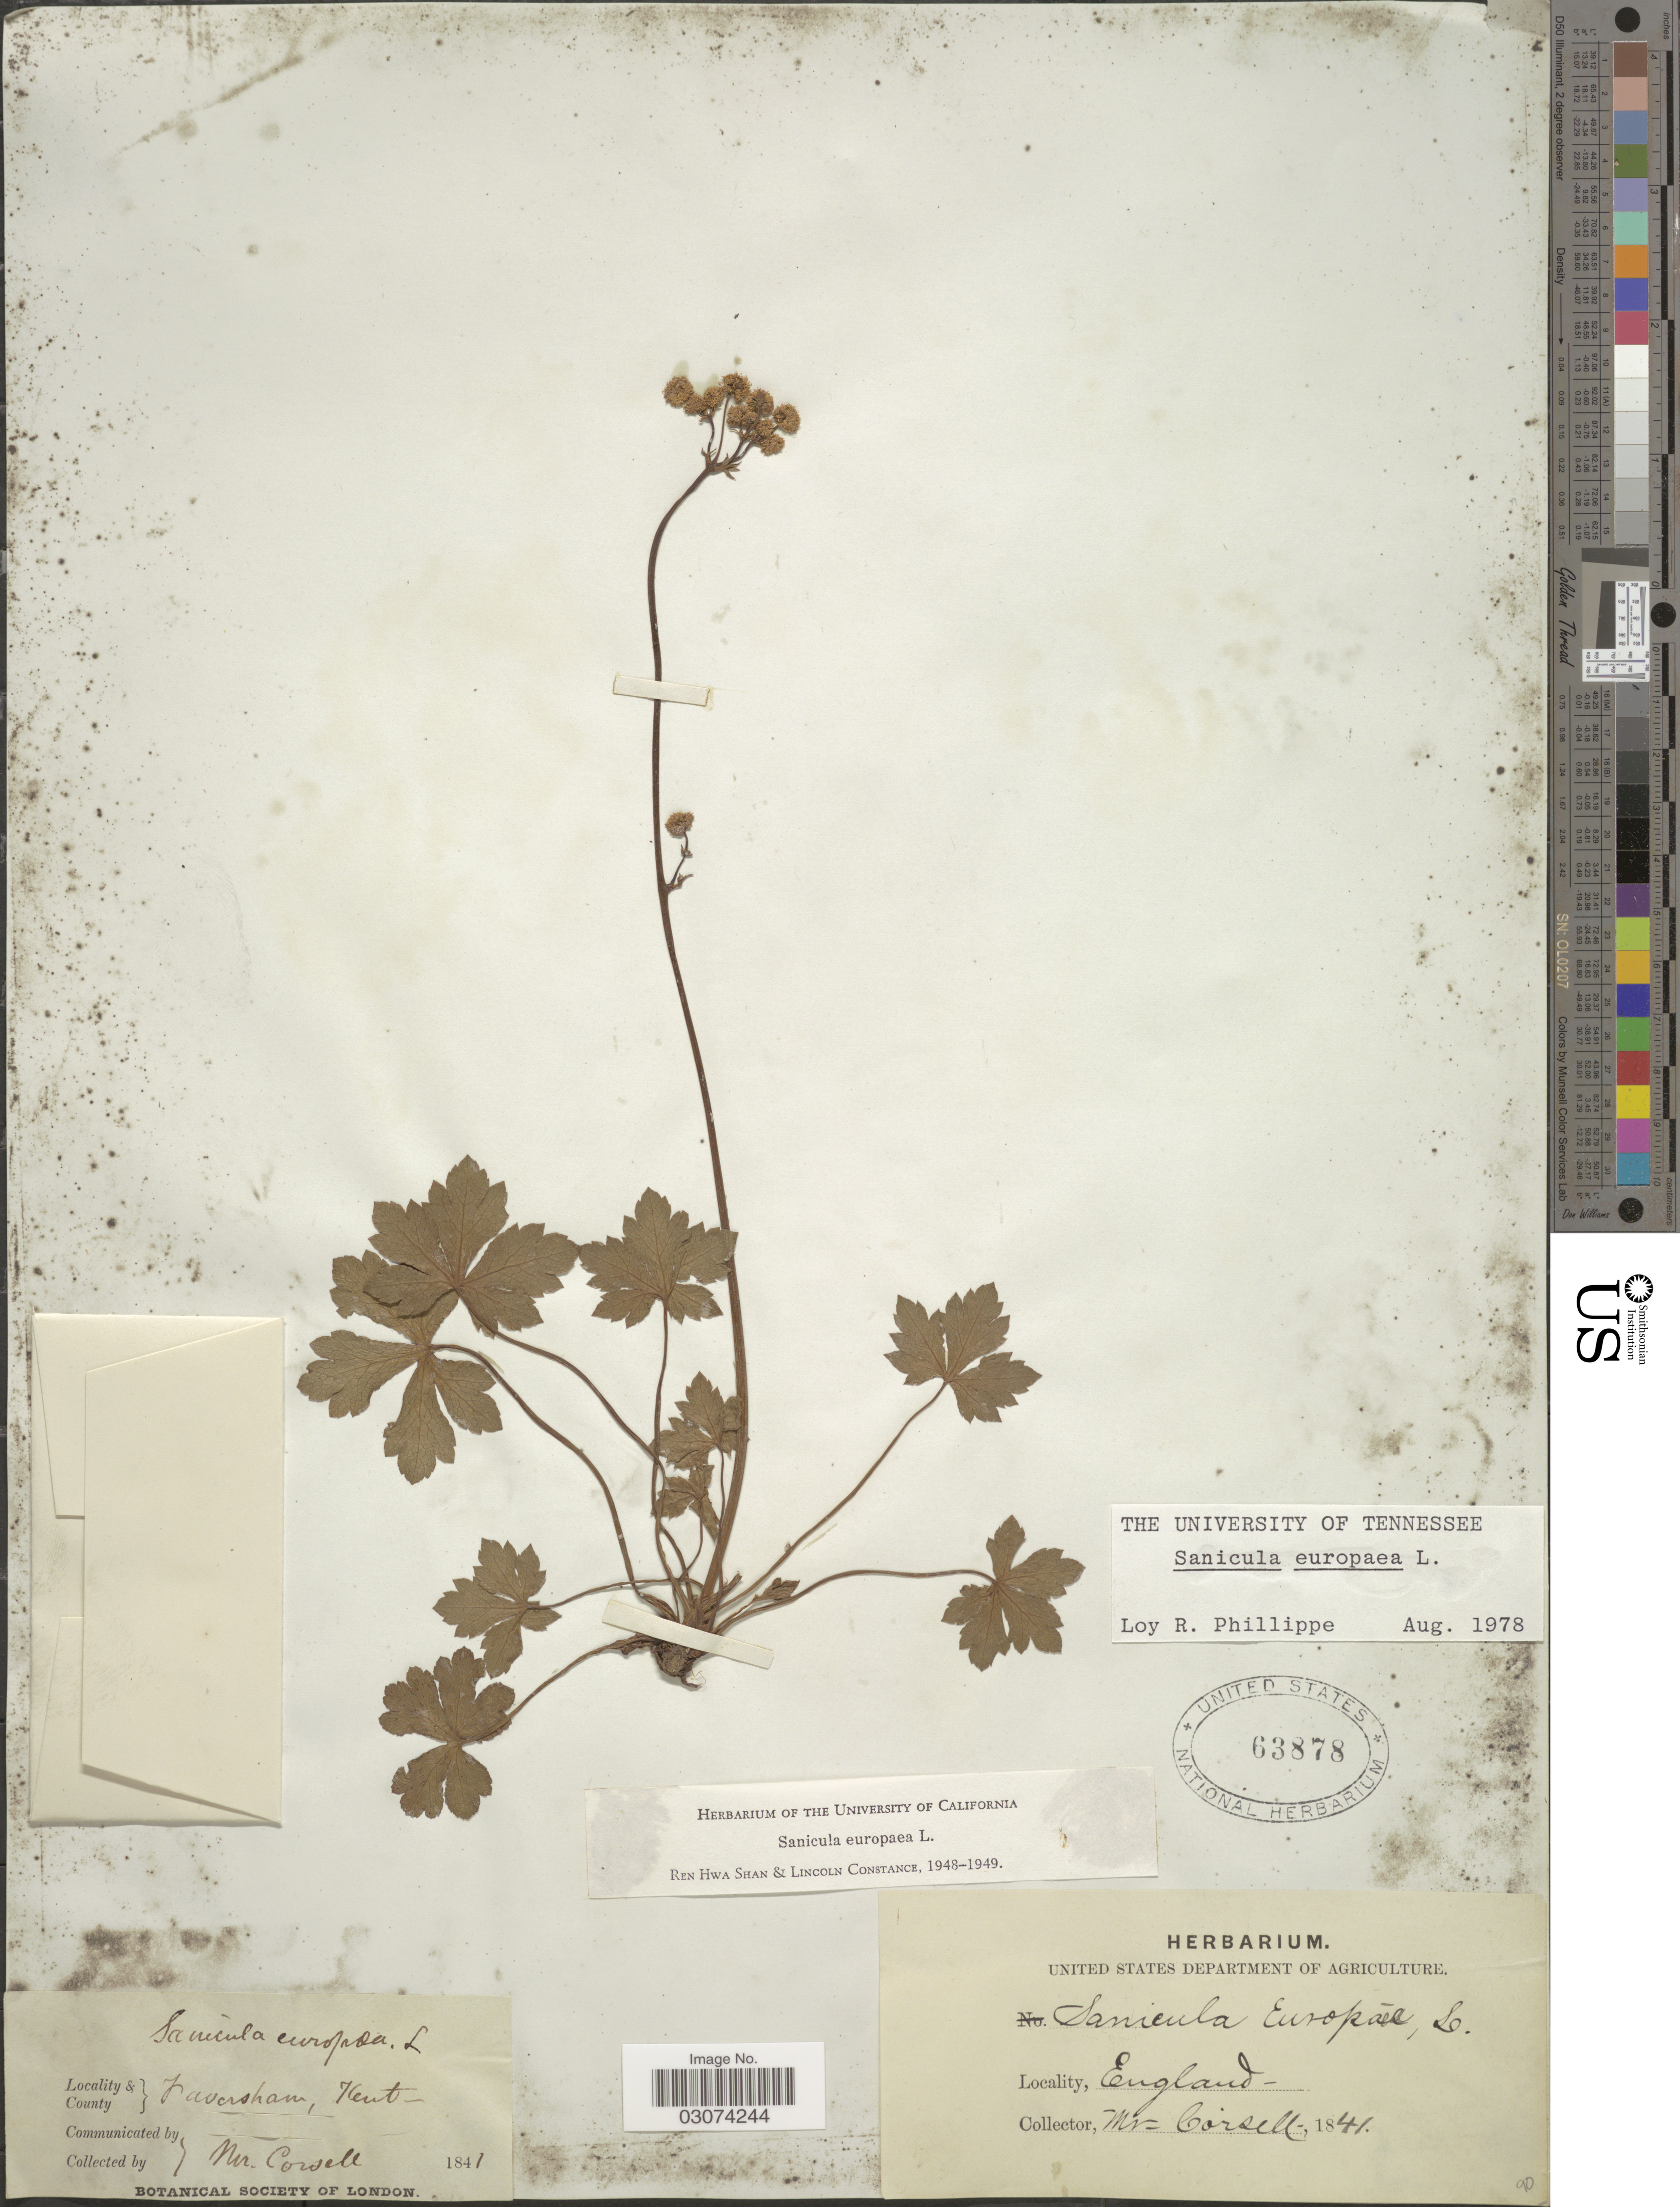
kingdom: Plantae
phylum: Tracheophyta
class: Magnoliopsida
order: Apiales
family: Apiaceae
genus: Sanicula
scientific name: Sanicula europaea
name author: L.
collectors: Mr. Cowell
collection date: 1841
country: United Kingdom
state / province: England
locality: Haversham, Kent.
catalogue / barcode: US 63878